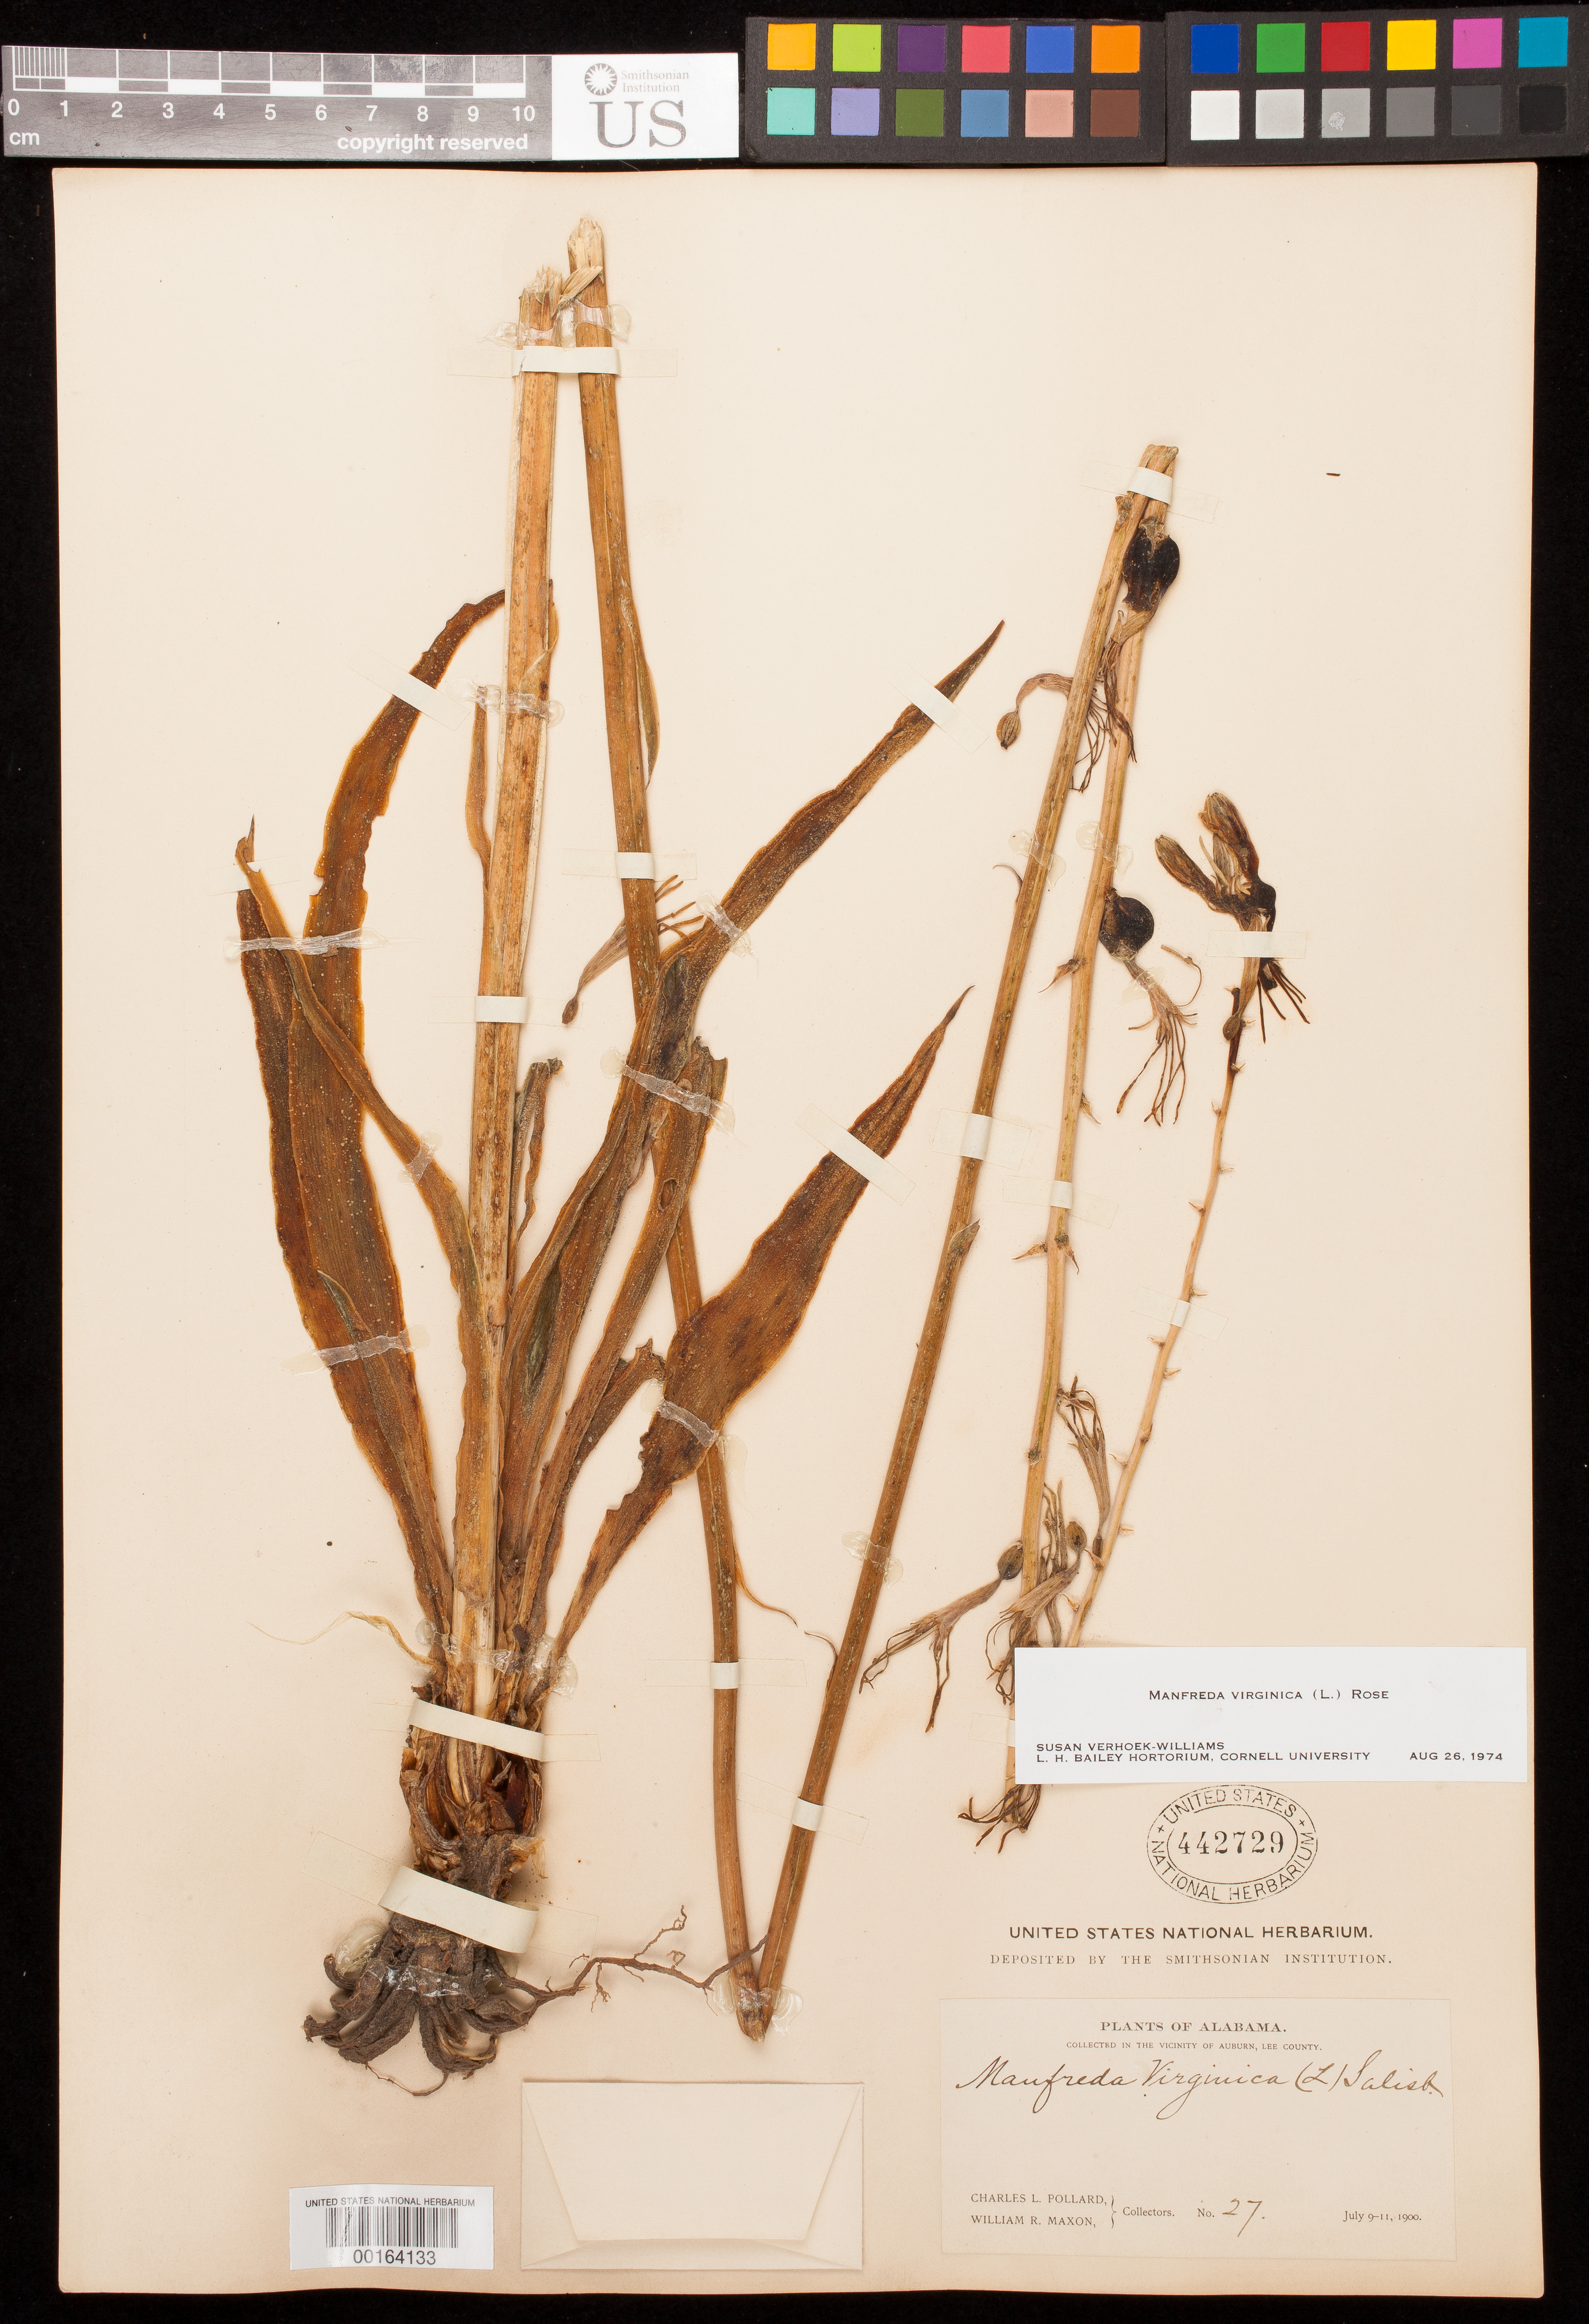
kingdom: Plantae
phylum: Tracheophyta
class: Liliopsida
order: Asparagales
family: Asparagaceae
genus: Manfreda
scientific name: Manfreda virginica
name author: (L.) Salisb. ex Rose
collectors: C. L. Pollard & W. R. Maxon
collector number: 27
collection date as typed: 09 Jul 1900 to 11 Jul 1900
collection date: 1900-07-09/1900-07-11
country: United States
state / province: Alabama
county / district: Lee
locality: Vicinity of auburn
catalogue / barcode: US 442729